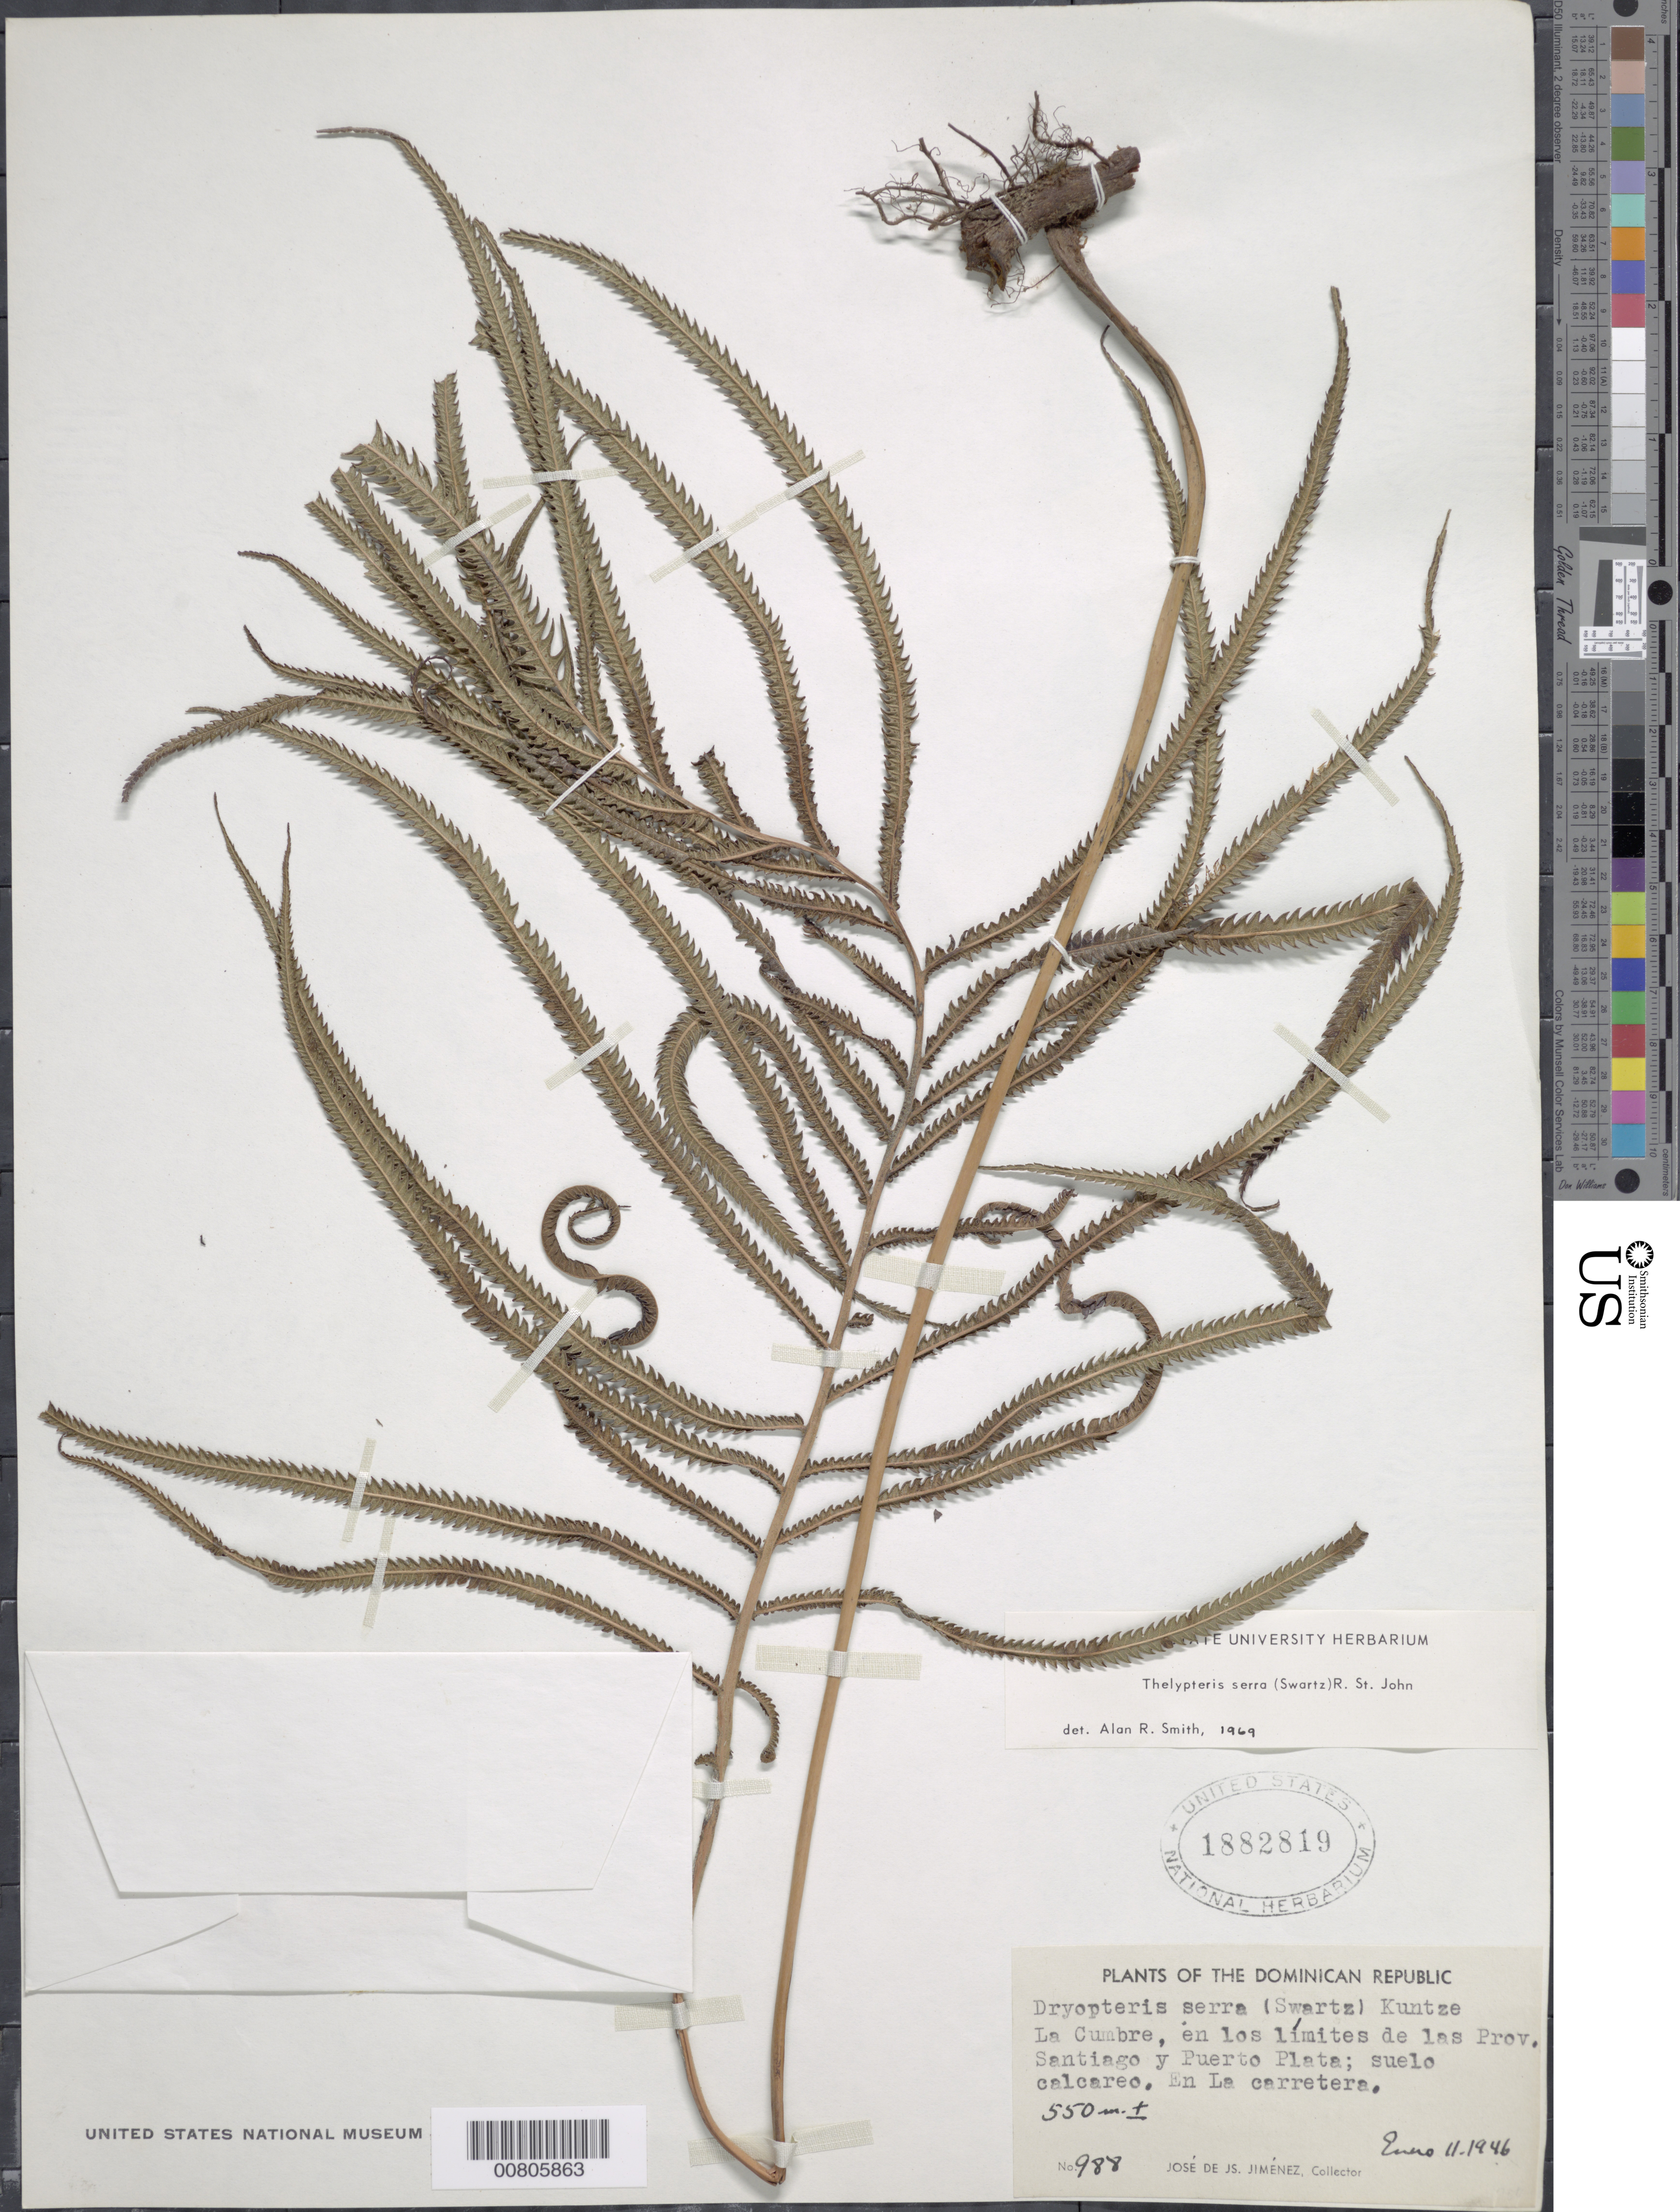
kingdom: Plantae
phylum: Tracheophyta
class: Polypodiopsida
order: Polypodiales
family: Thelypteridaceae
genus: Christella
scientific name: Christella serra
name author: (Sw.) Holttum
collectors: J. J. Jiménez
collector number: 988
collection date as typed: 11 Jan 1946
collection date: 1946-01-11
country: Dominican Republic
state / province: Santiago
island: Hispaniola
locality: La Cumbre, limites de las Prov. Santiago y Puerto Plata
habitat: Carretera; suelo calcareo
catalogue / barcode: US 1882819